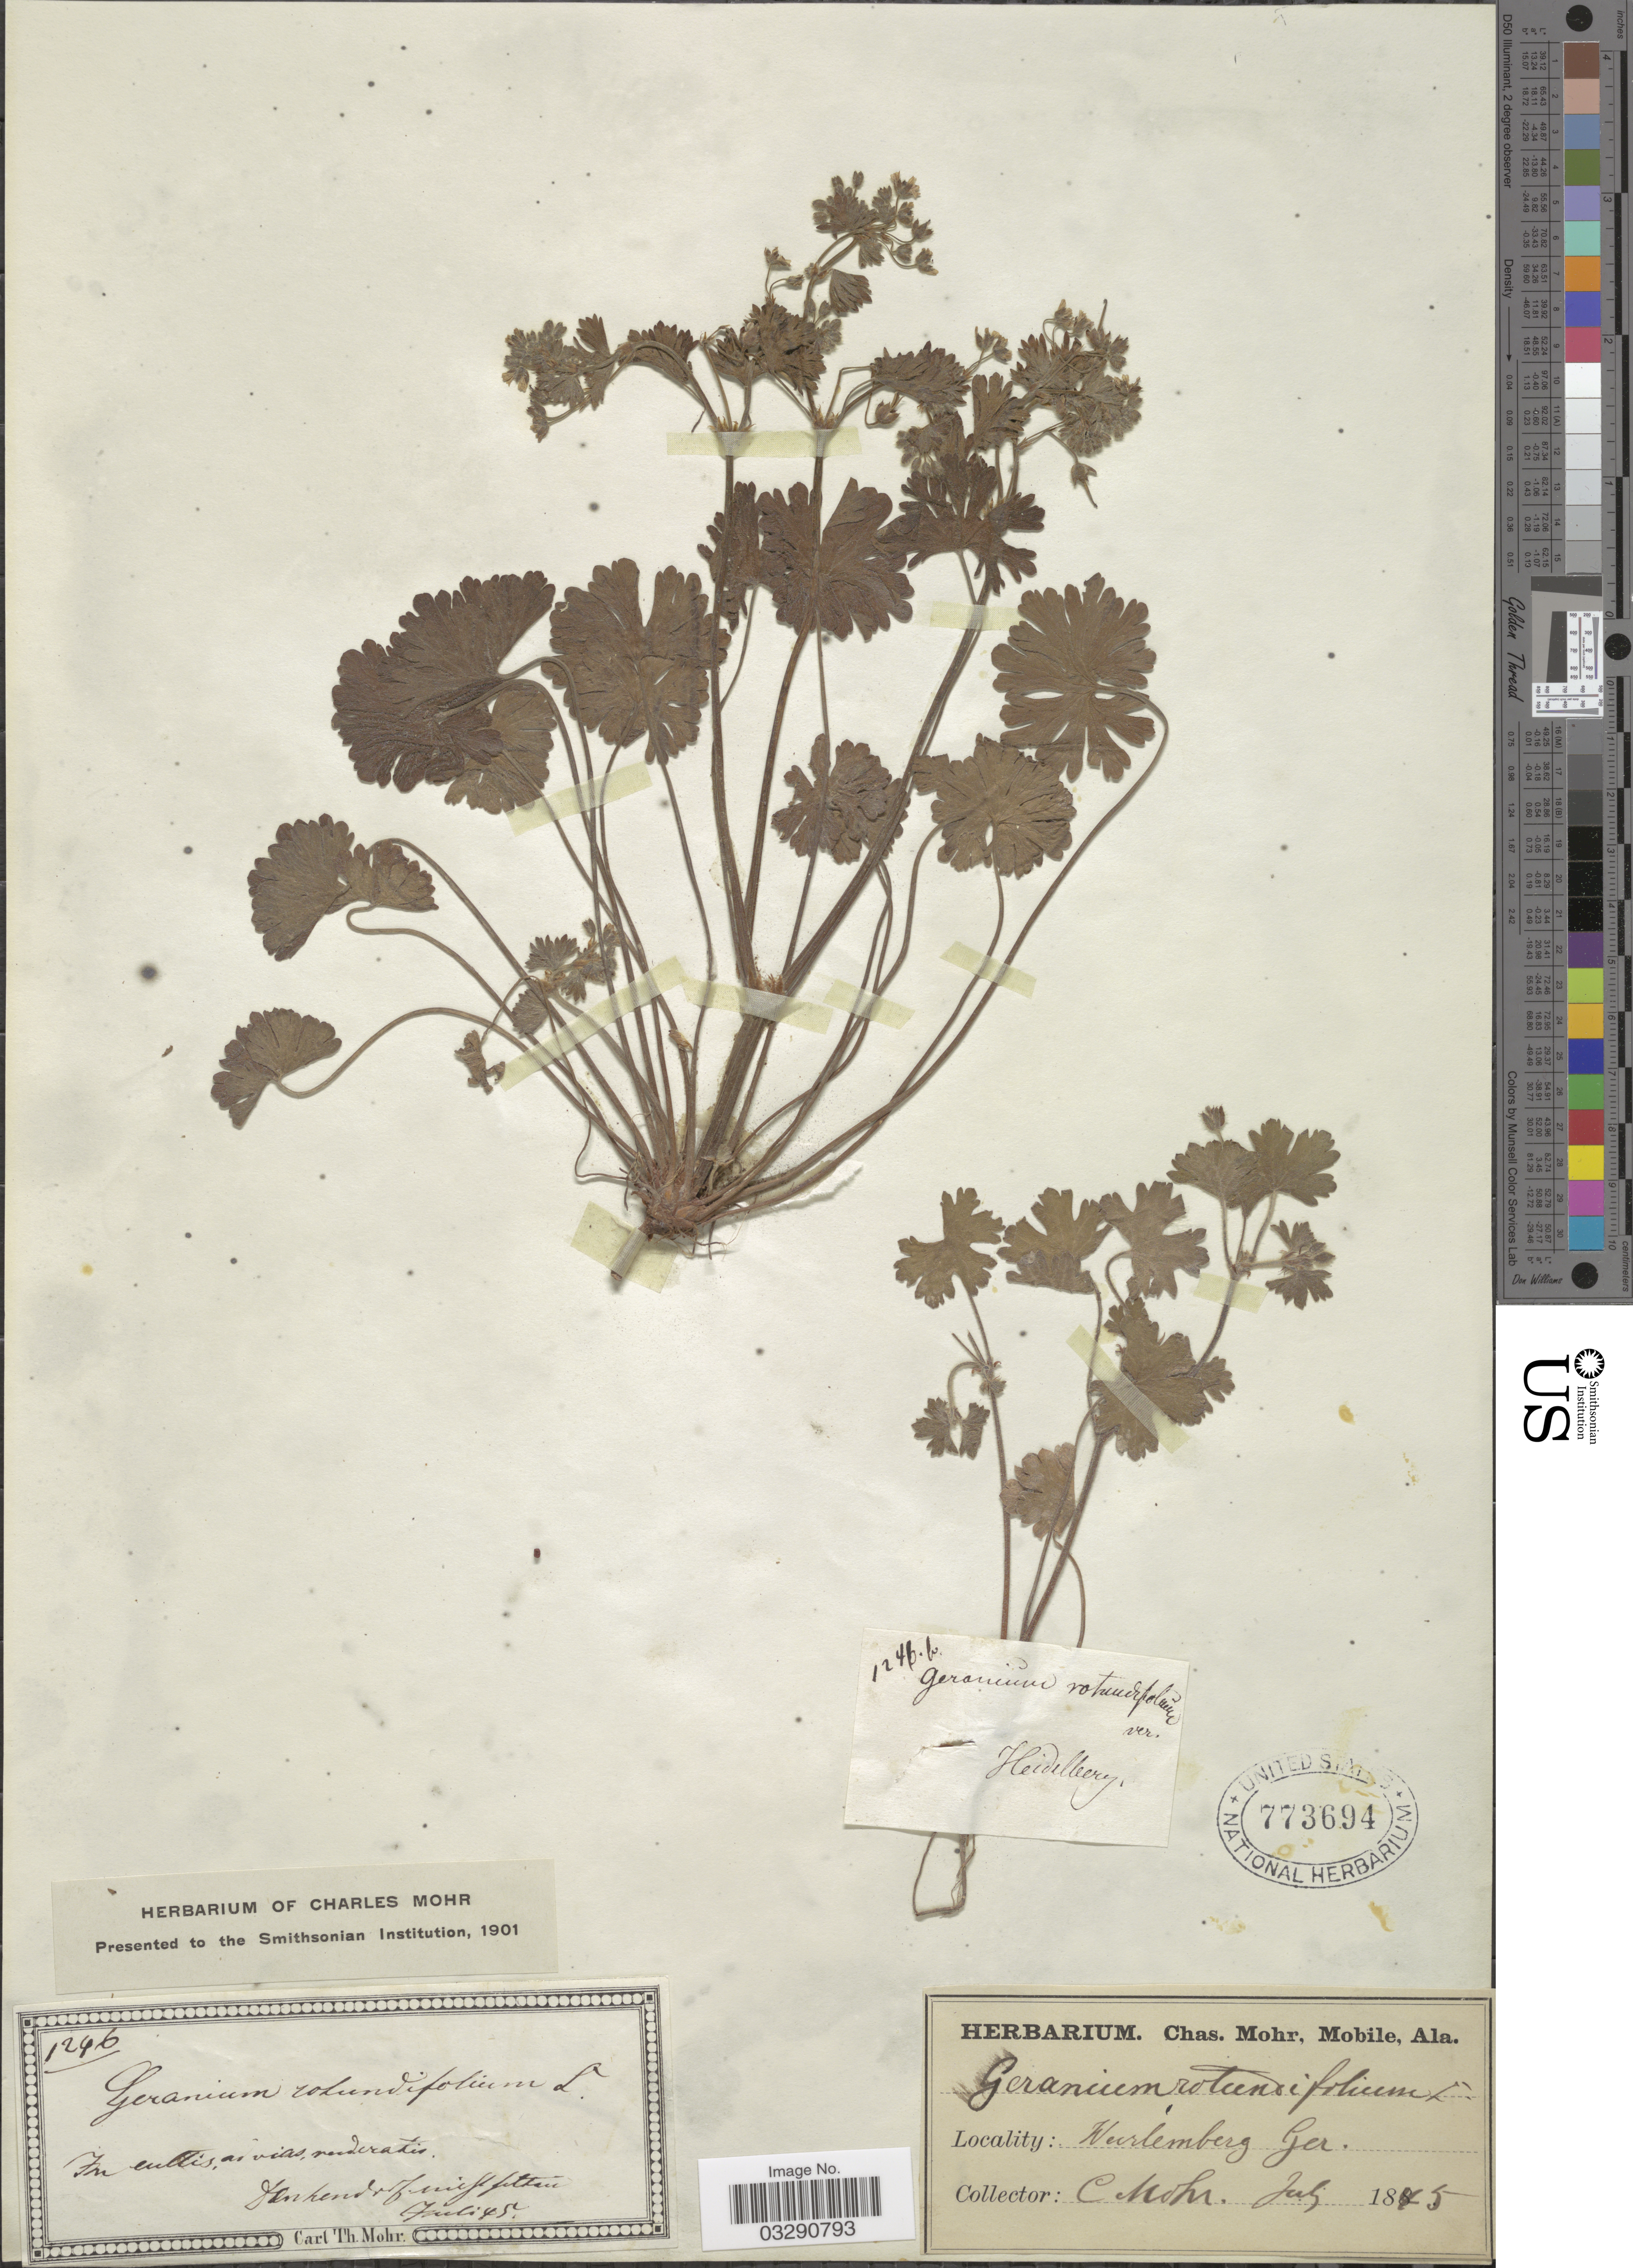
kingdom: Plantae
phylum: Tracheophyta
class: Magnoliopsida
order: Geraniales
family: Geraniaceae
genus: Geranium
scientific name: Geranium rotundifolium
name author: L.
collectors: Mohr, C. T. (herbarium)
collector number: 1246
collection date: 1845-07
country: Germany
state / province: Baden-Württemberg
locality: Wurtemberg. Denkendorf. Heidelberg [unsure placement]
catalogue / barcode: US 773694